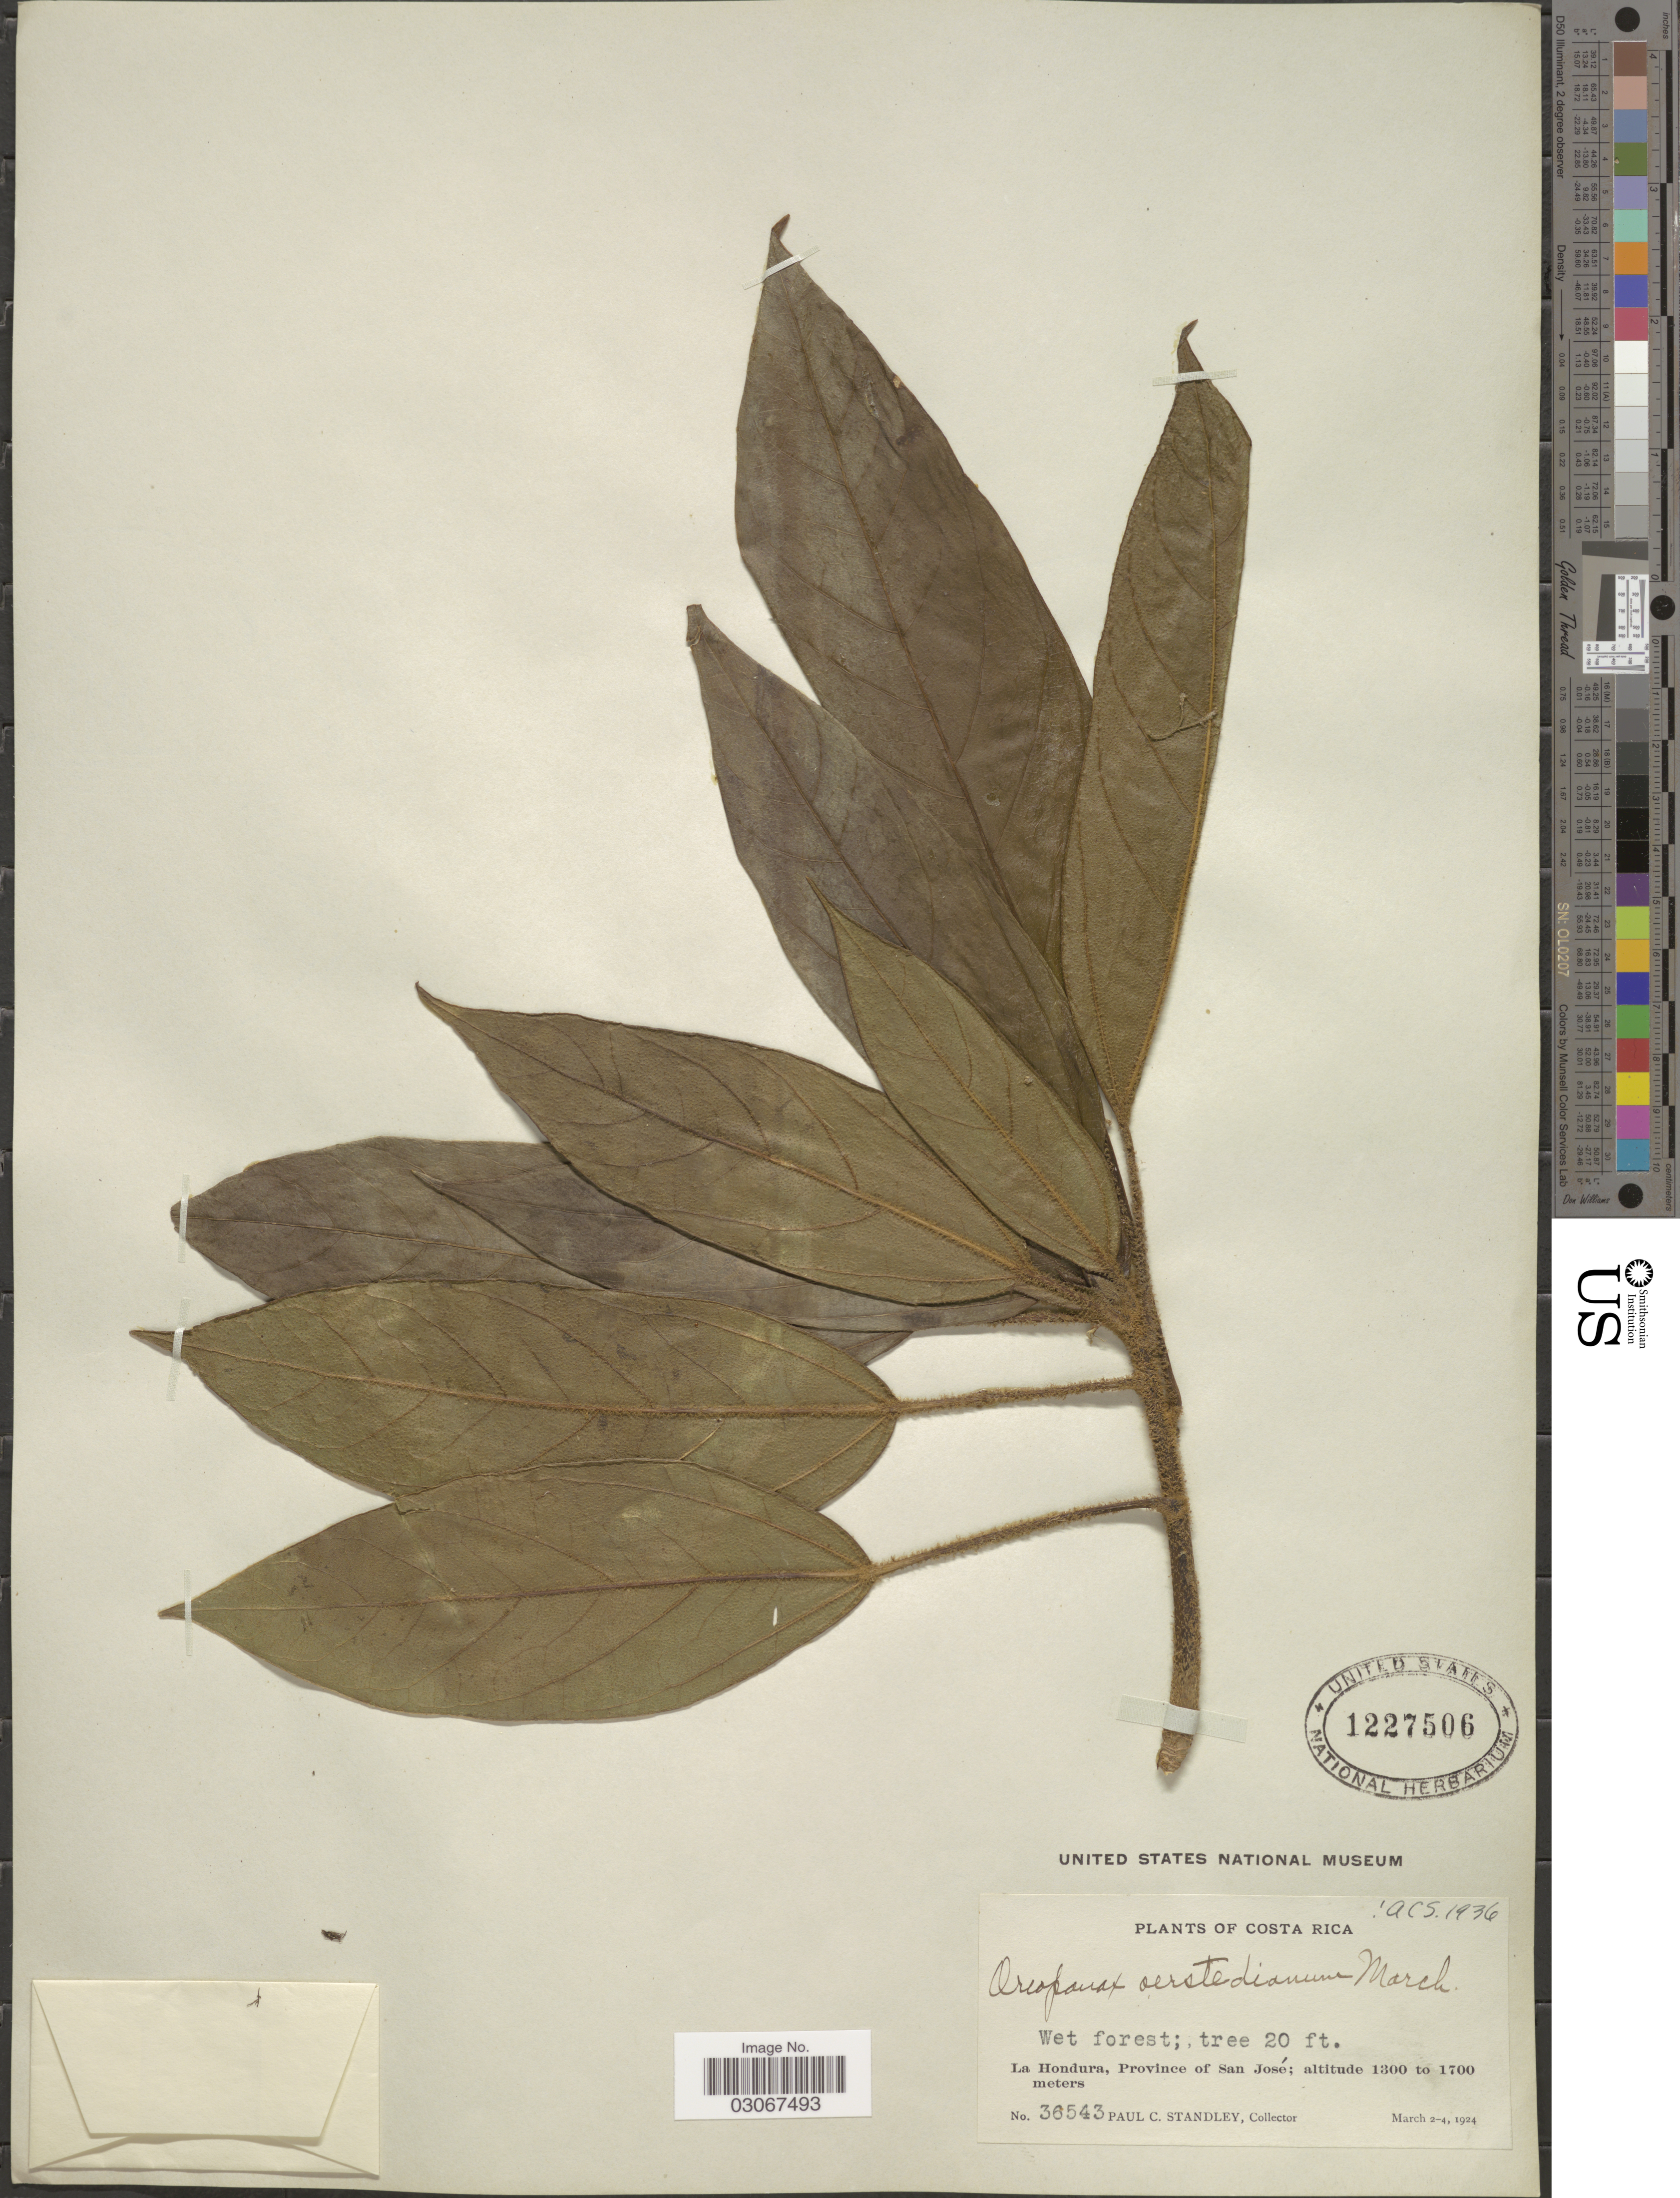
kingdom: Plantae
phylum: Tracheophyta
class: Magnoliopsida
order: Apiales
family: Araliaceae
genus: Oreopanax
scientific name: Oreopanax oerstedianus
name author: Marchal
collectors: P. C. Standley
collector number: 36543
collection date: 1924-03-02/1924-03-04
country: Costa Rica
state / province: San José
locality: La Hondura.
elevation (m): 1300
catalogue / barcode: US 1227506